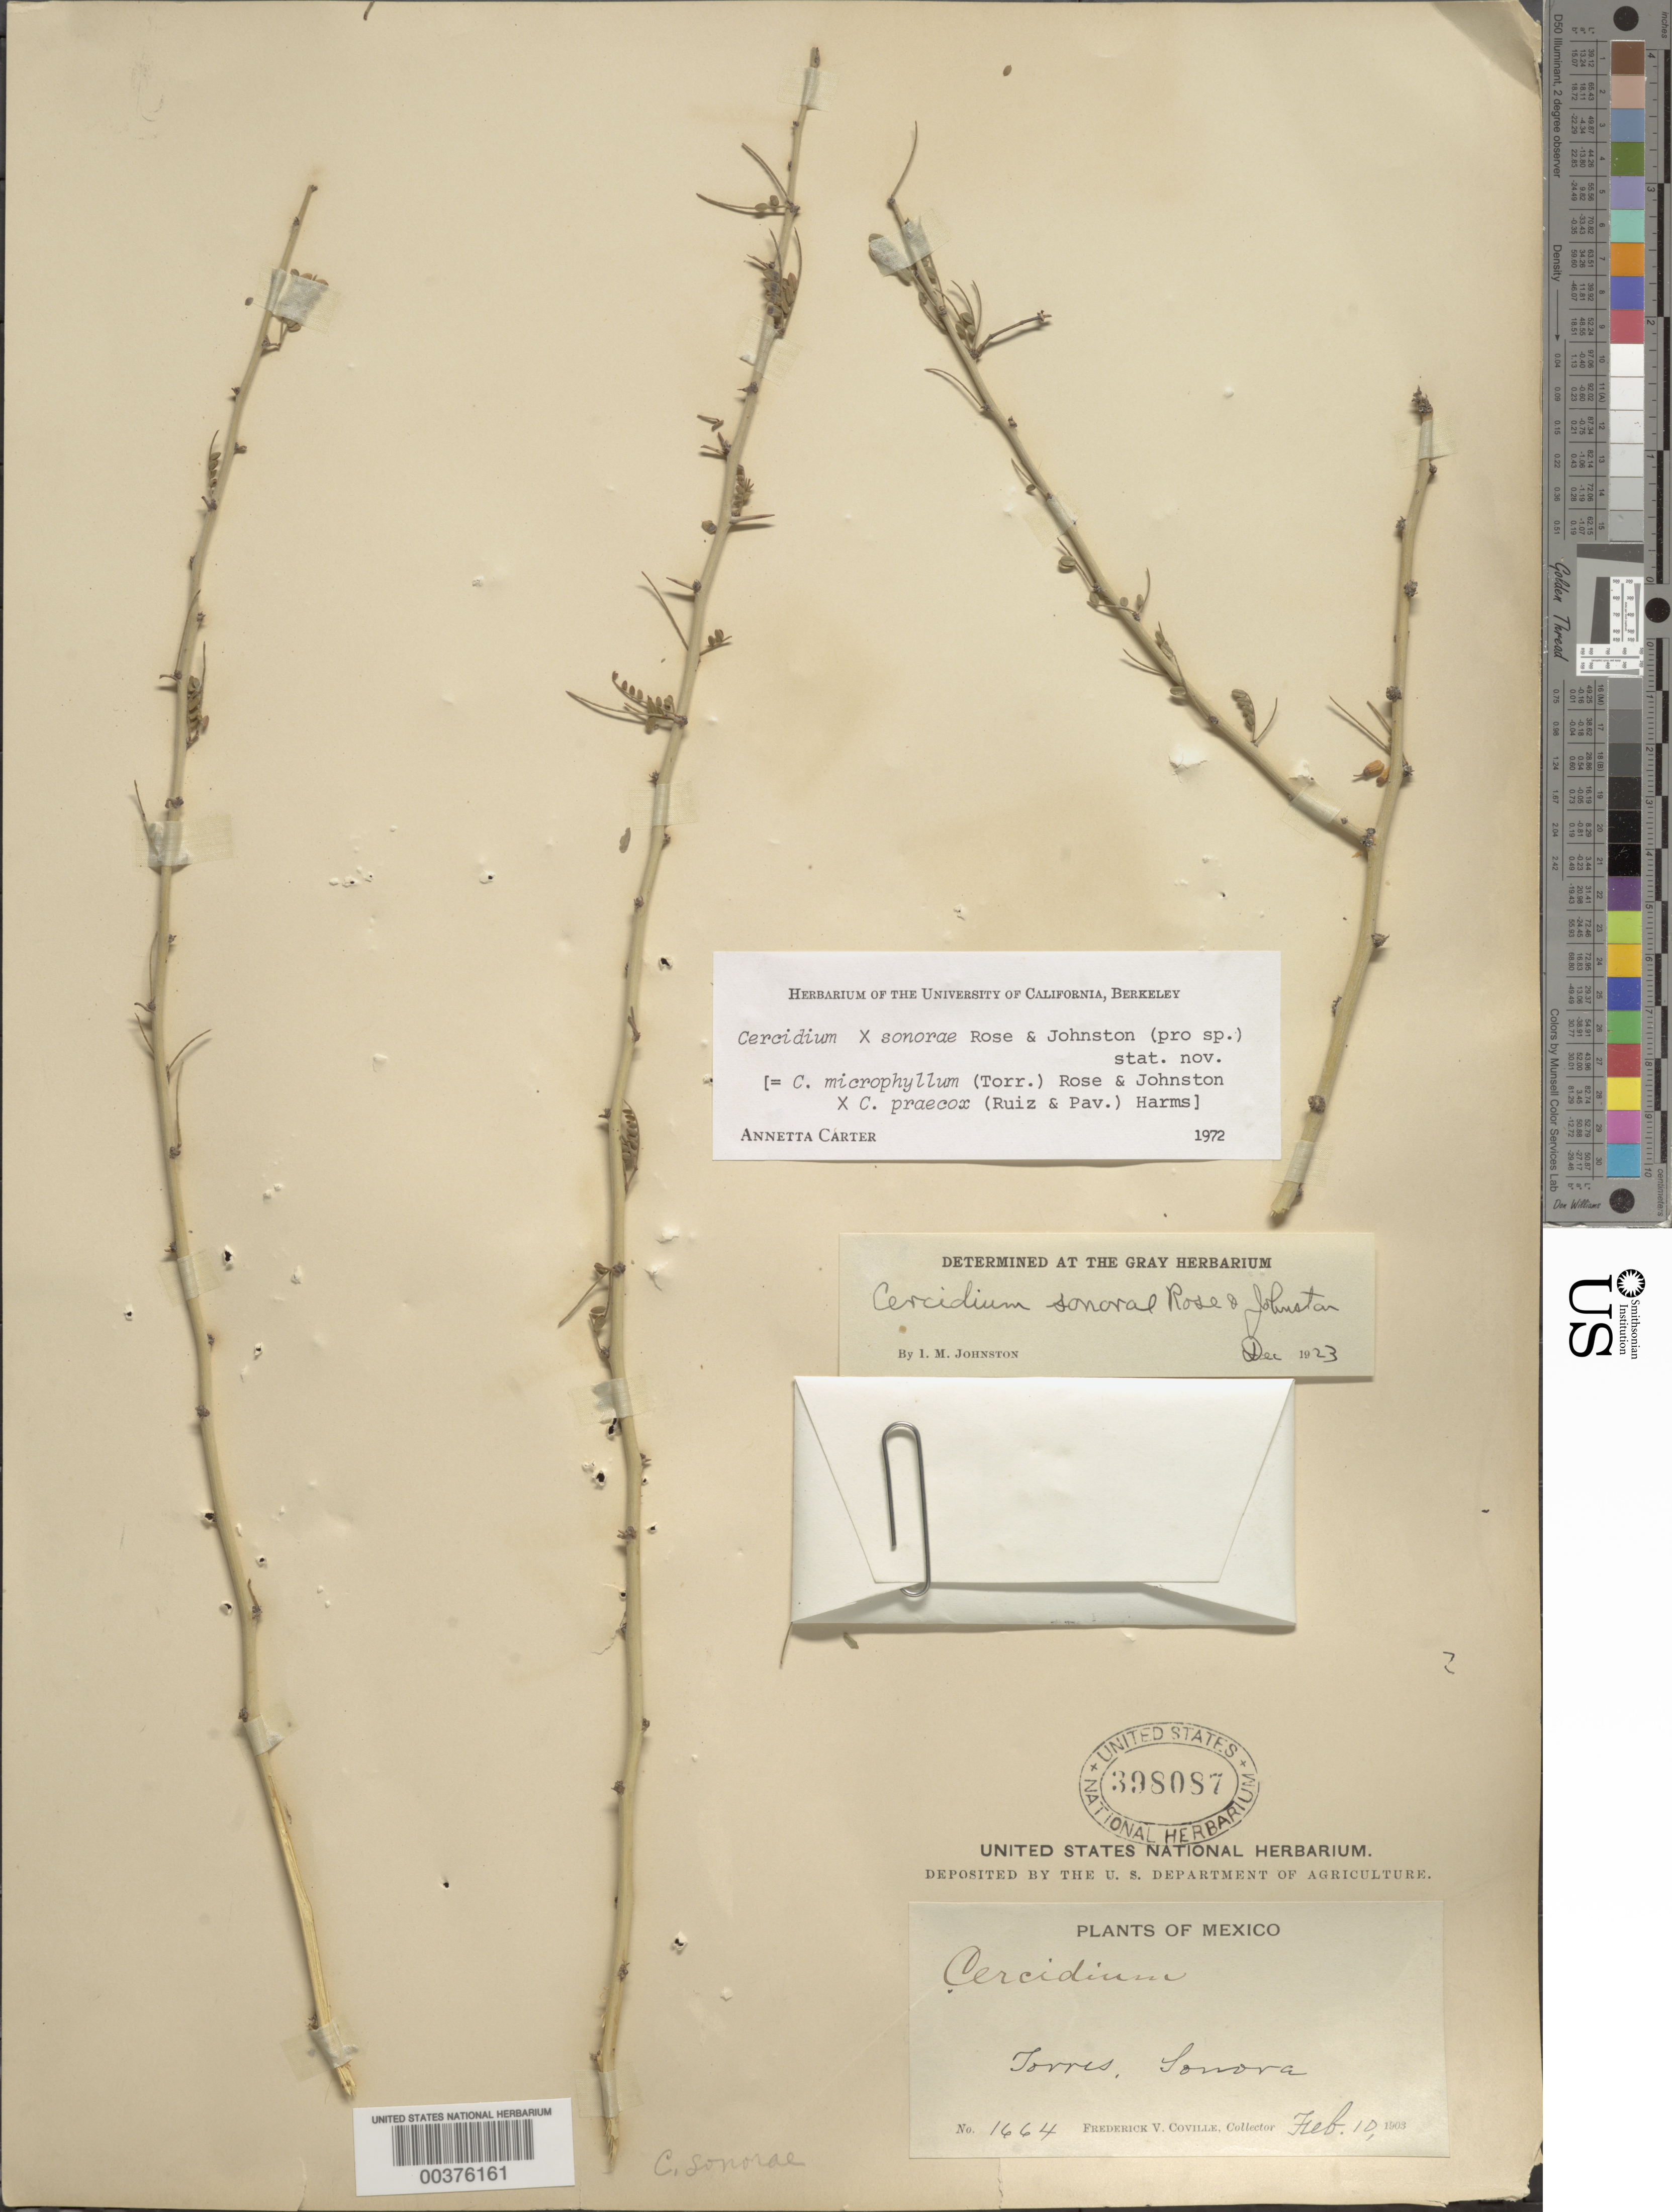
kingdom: Plantae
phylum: Tracheophyta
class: Magnoliopsida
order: Fabales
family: Fabaceae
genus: Parkinsonia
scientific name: Parkinsonia x sonorae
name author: (Rose & I.M. Johnst.) J.E. Hawkins & Felger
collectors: F. V. Coville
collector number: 1664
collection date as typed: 10 Feb 1903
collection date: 1903-02-10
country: Mexico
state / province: Sonora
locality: Torres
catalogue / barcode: US 398087